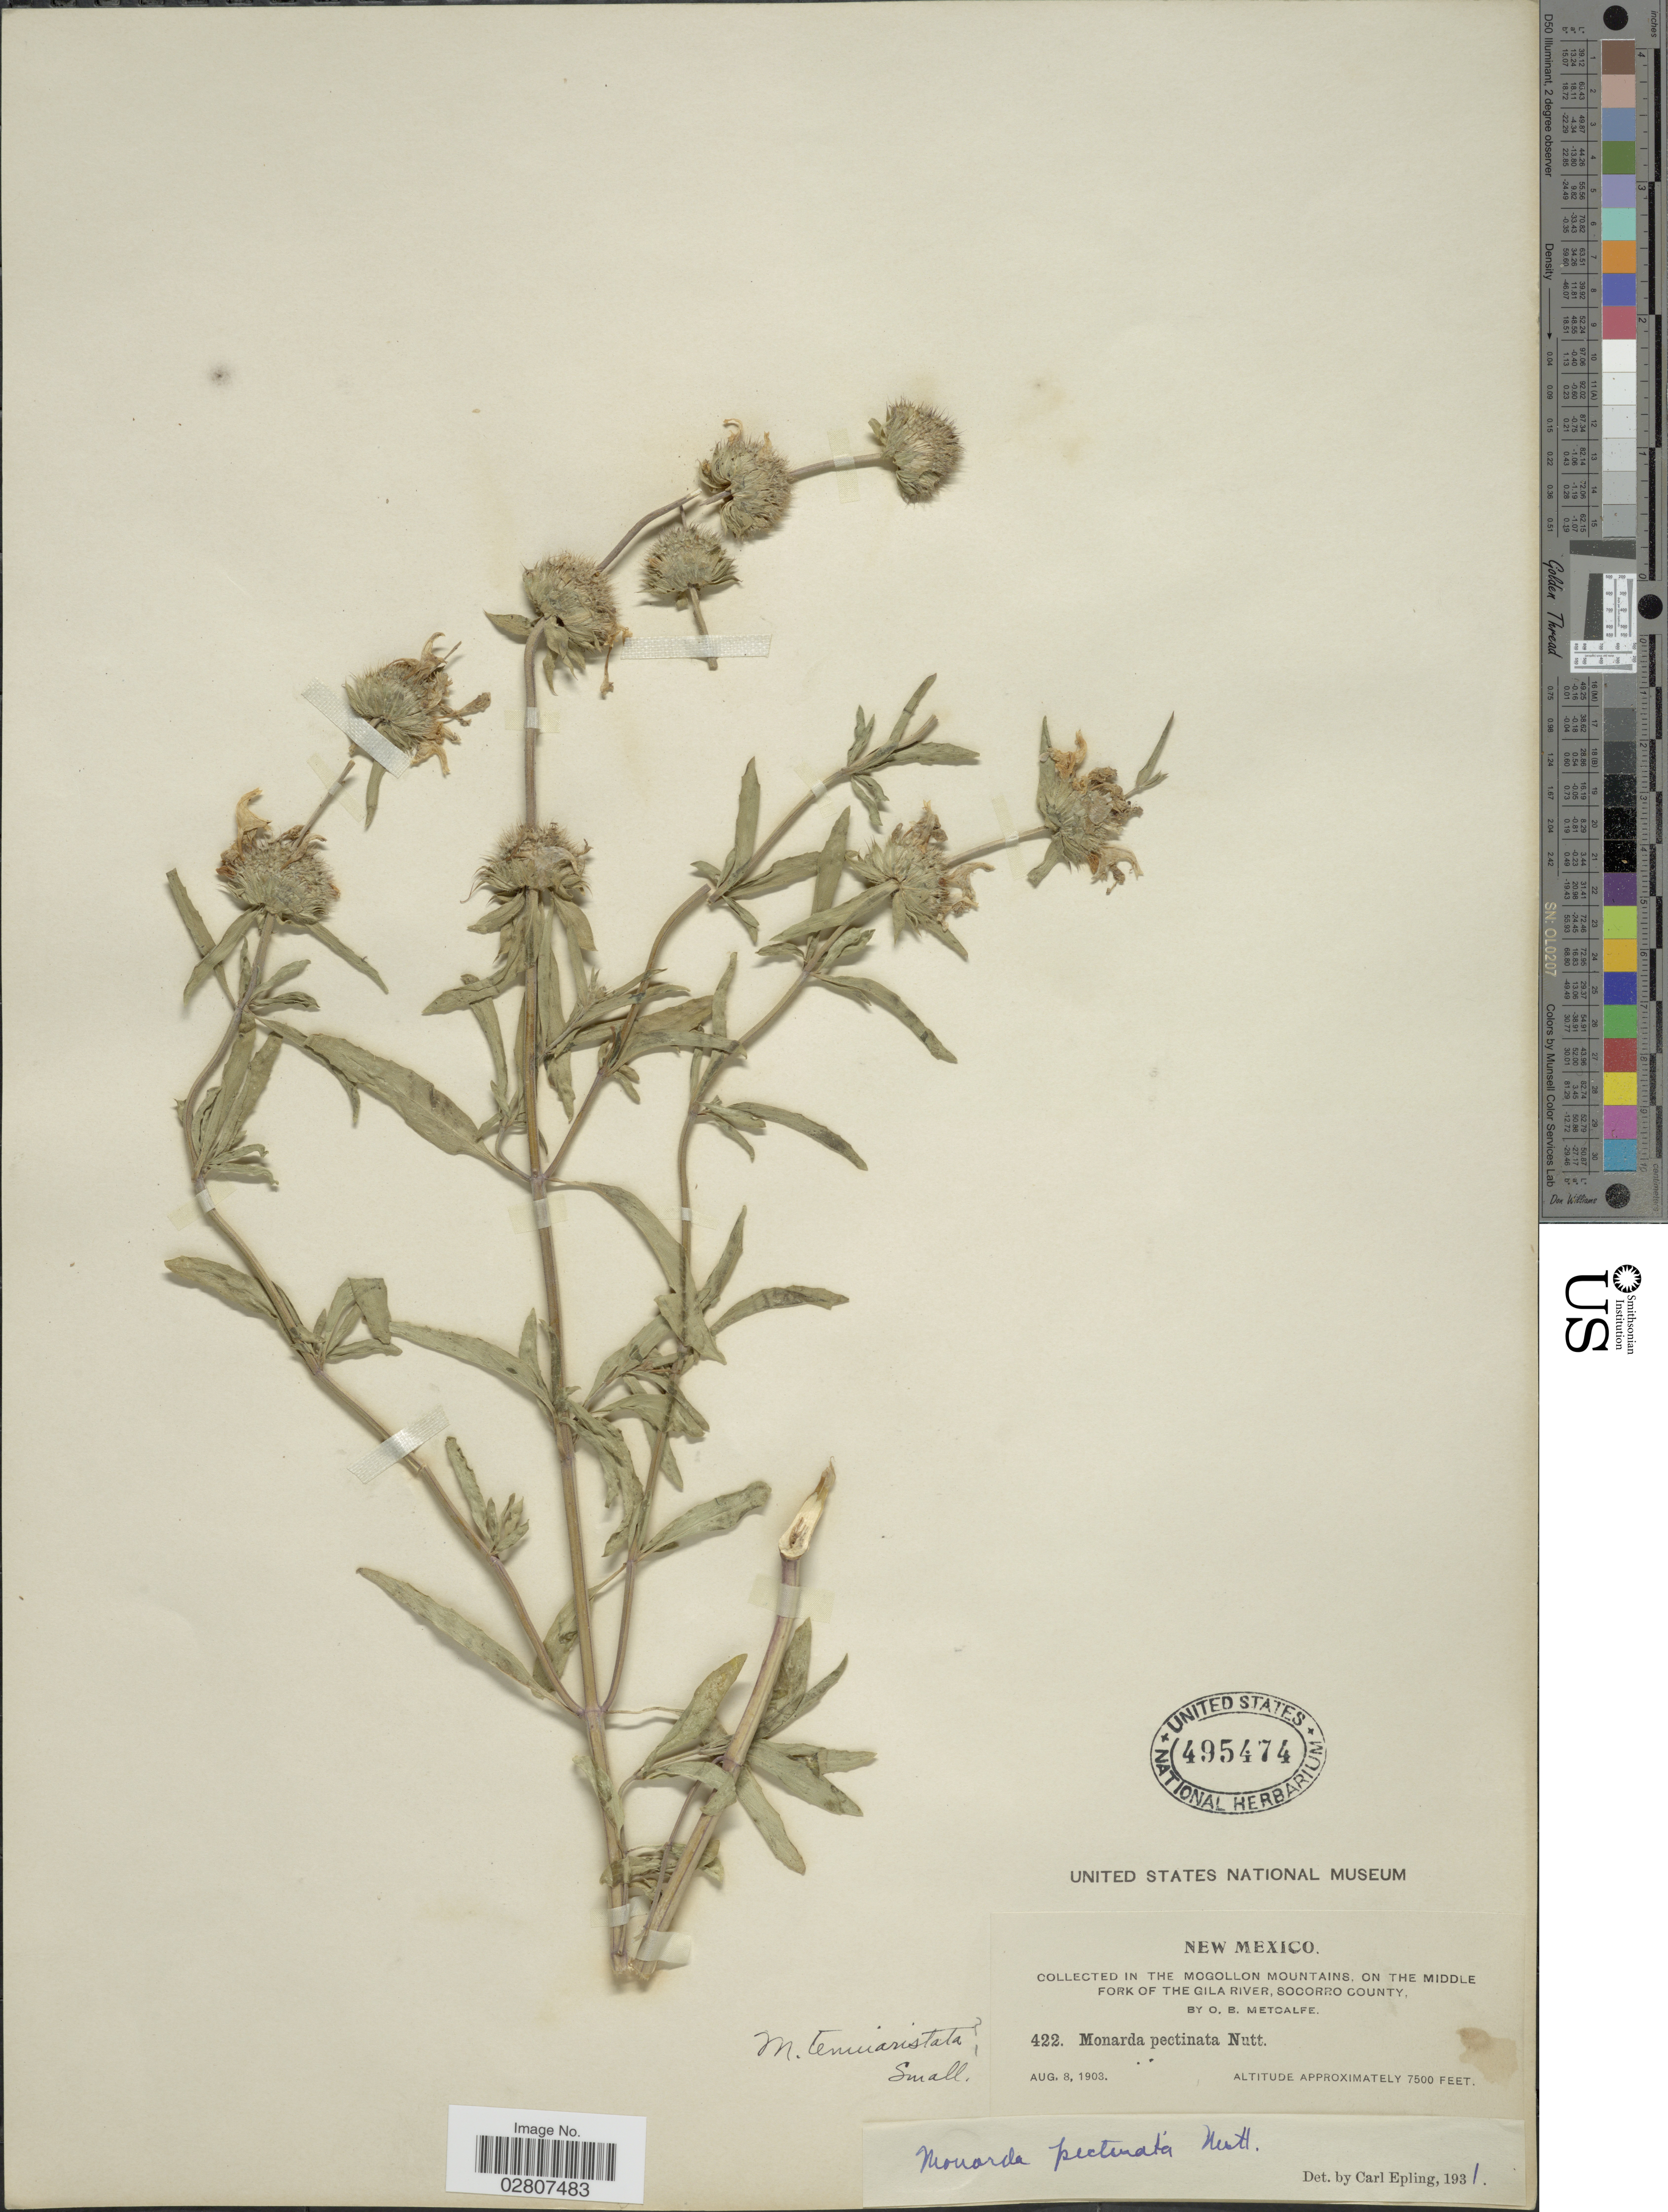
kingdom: Plantae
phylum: Tracheophyta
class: Magnoliopsida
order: Lamiales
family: Lamiaceae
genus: Monarda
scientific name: Monarda pectinata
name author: Nutt.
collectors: O. B. Metcalfe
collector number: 422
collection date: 1903-08-08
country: United States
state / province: New Mexico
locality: In the Mogollon Mountains, on the Middle Fork of the Gila River, Socorro County.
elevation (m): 2286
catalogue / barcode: US 495474